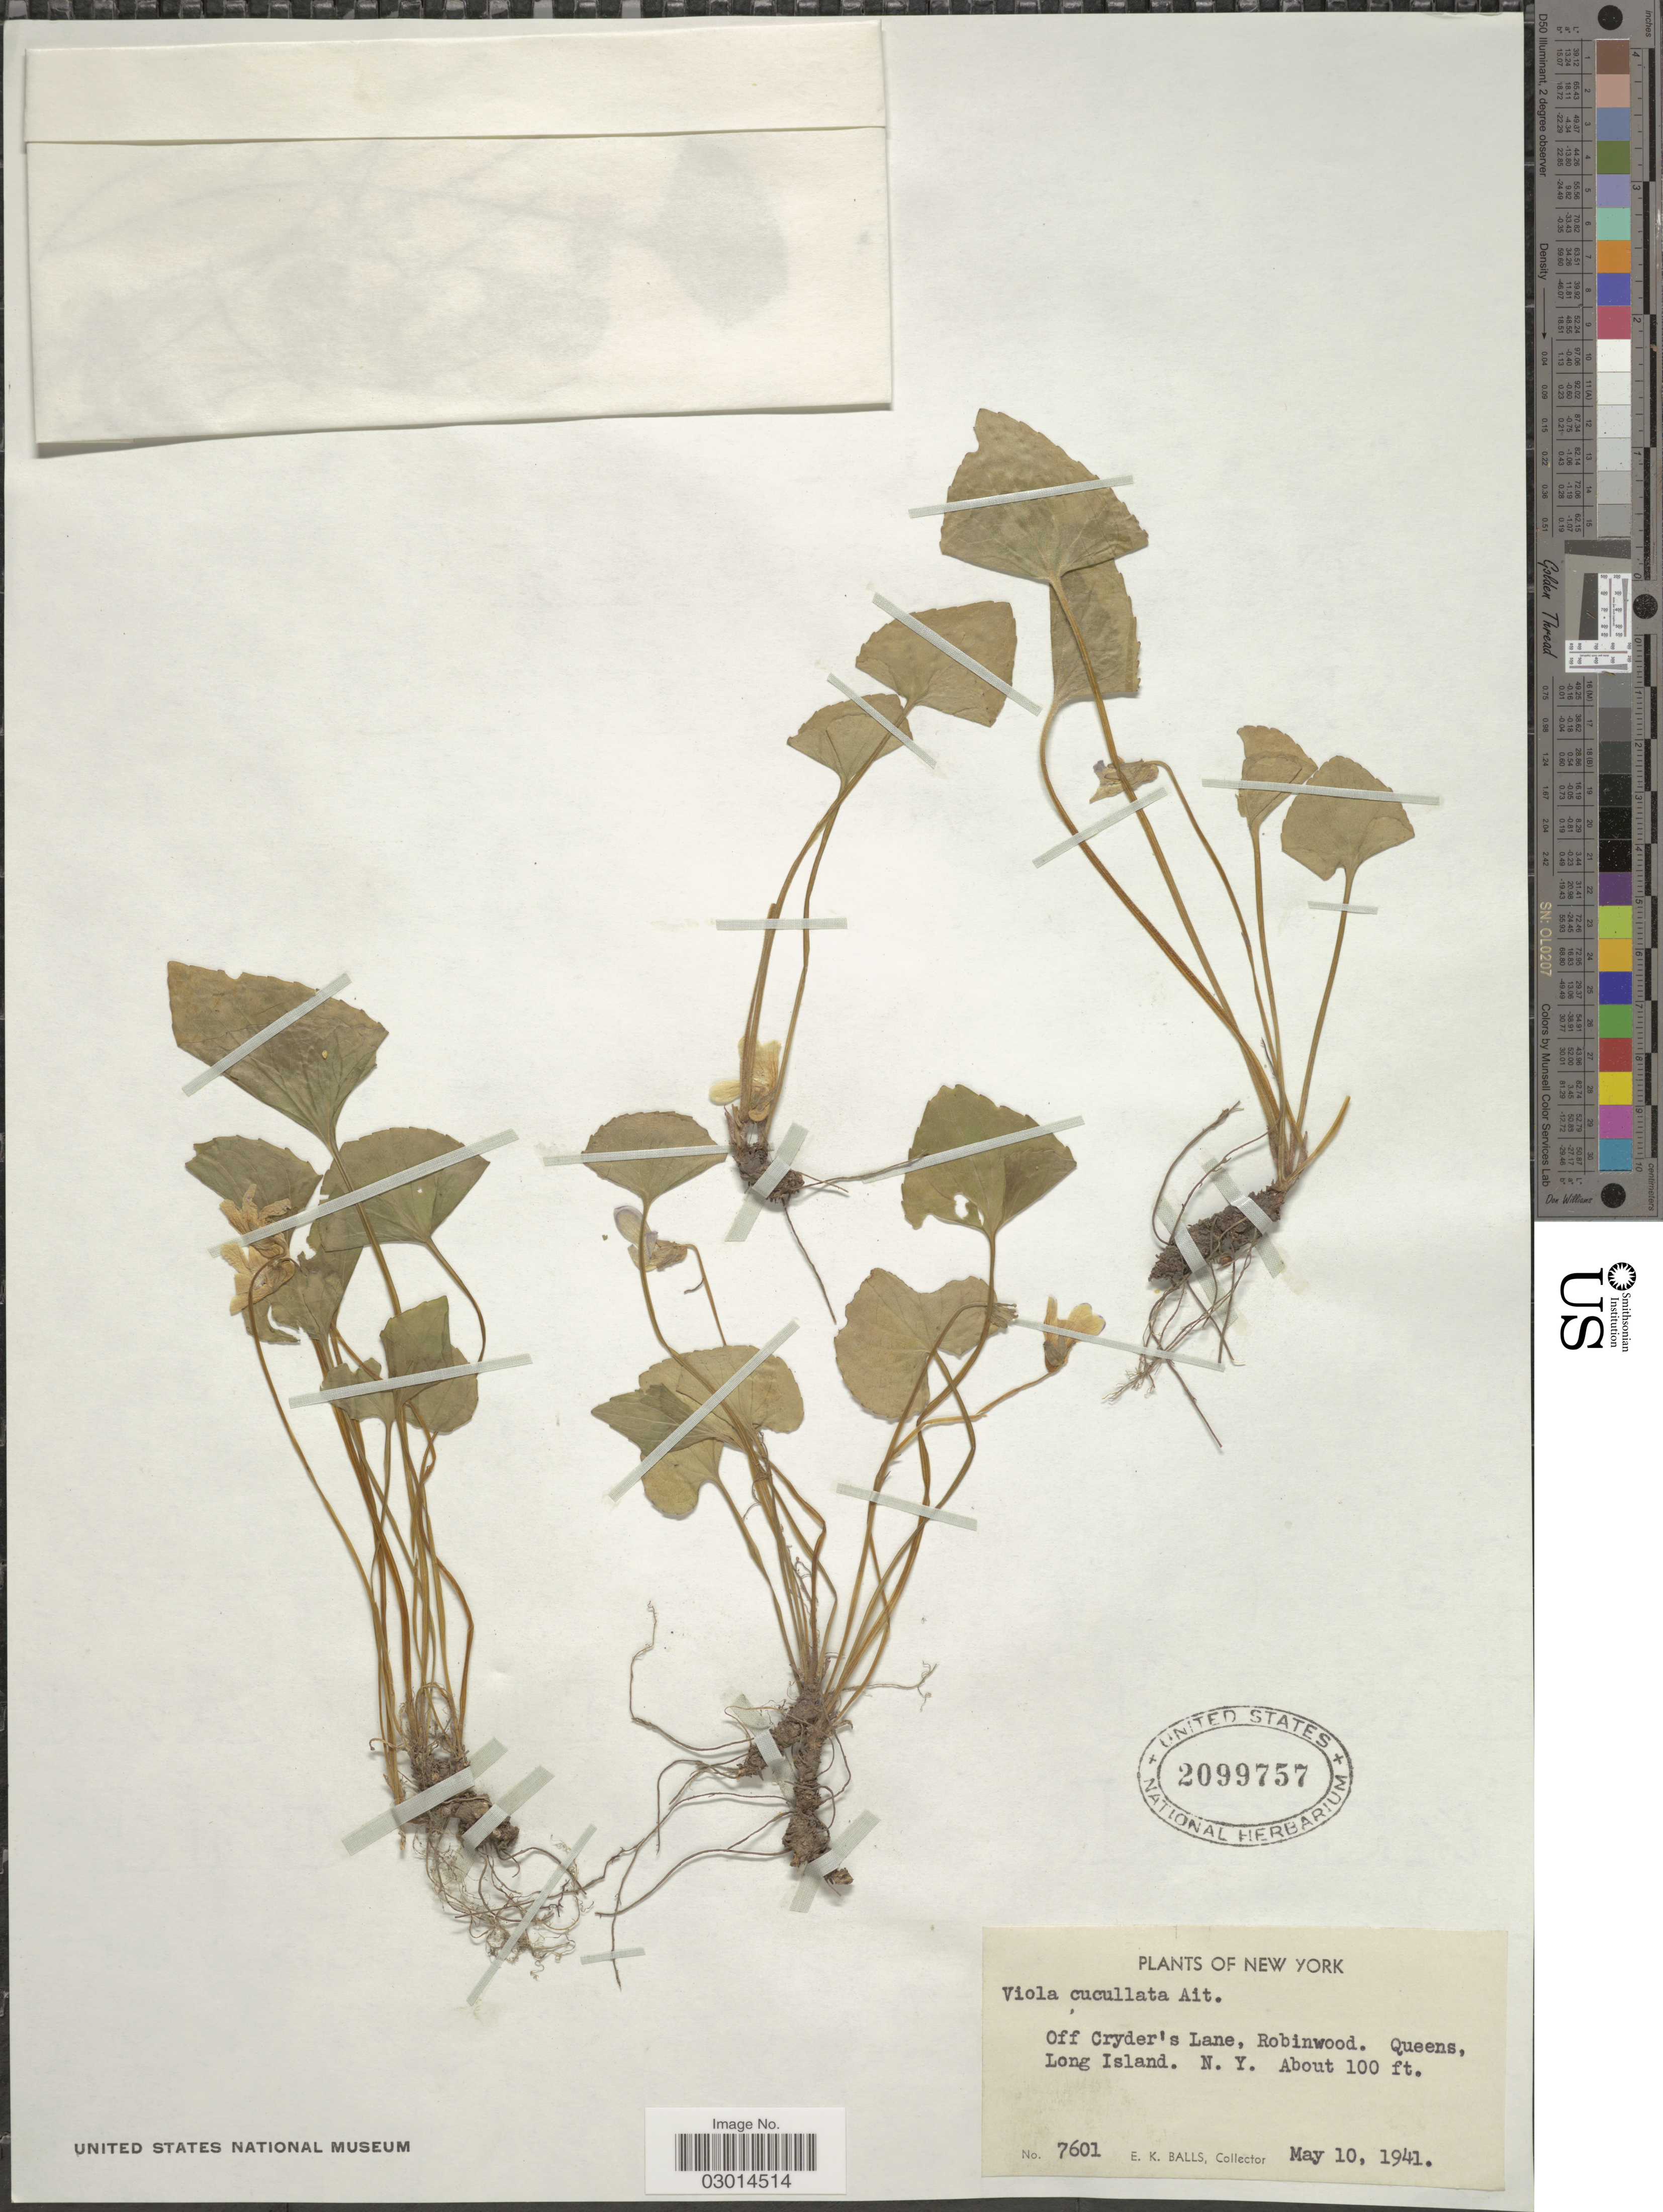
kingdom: Plantae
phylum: Tracheophyta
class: Magnoliopsida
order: Malpighiales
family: Violaceae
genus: Viola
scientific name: Viola cucullata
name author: Aiton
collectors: E. K. Balls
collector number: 7601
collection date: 1941-05-10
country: United States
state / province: New York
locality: Off Cryder's Lane, Robinwood. Queens, Long Island.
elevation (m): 30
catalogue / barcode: US 2099757